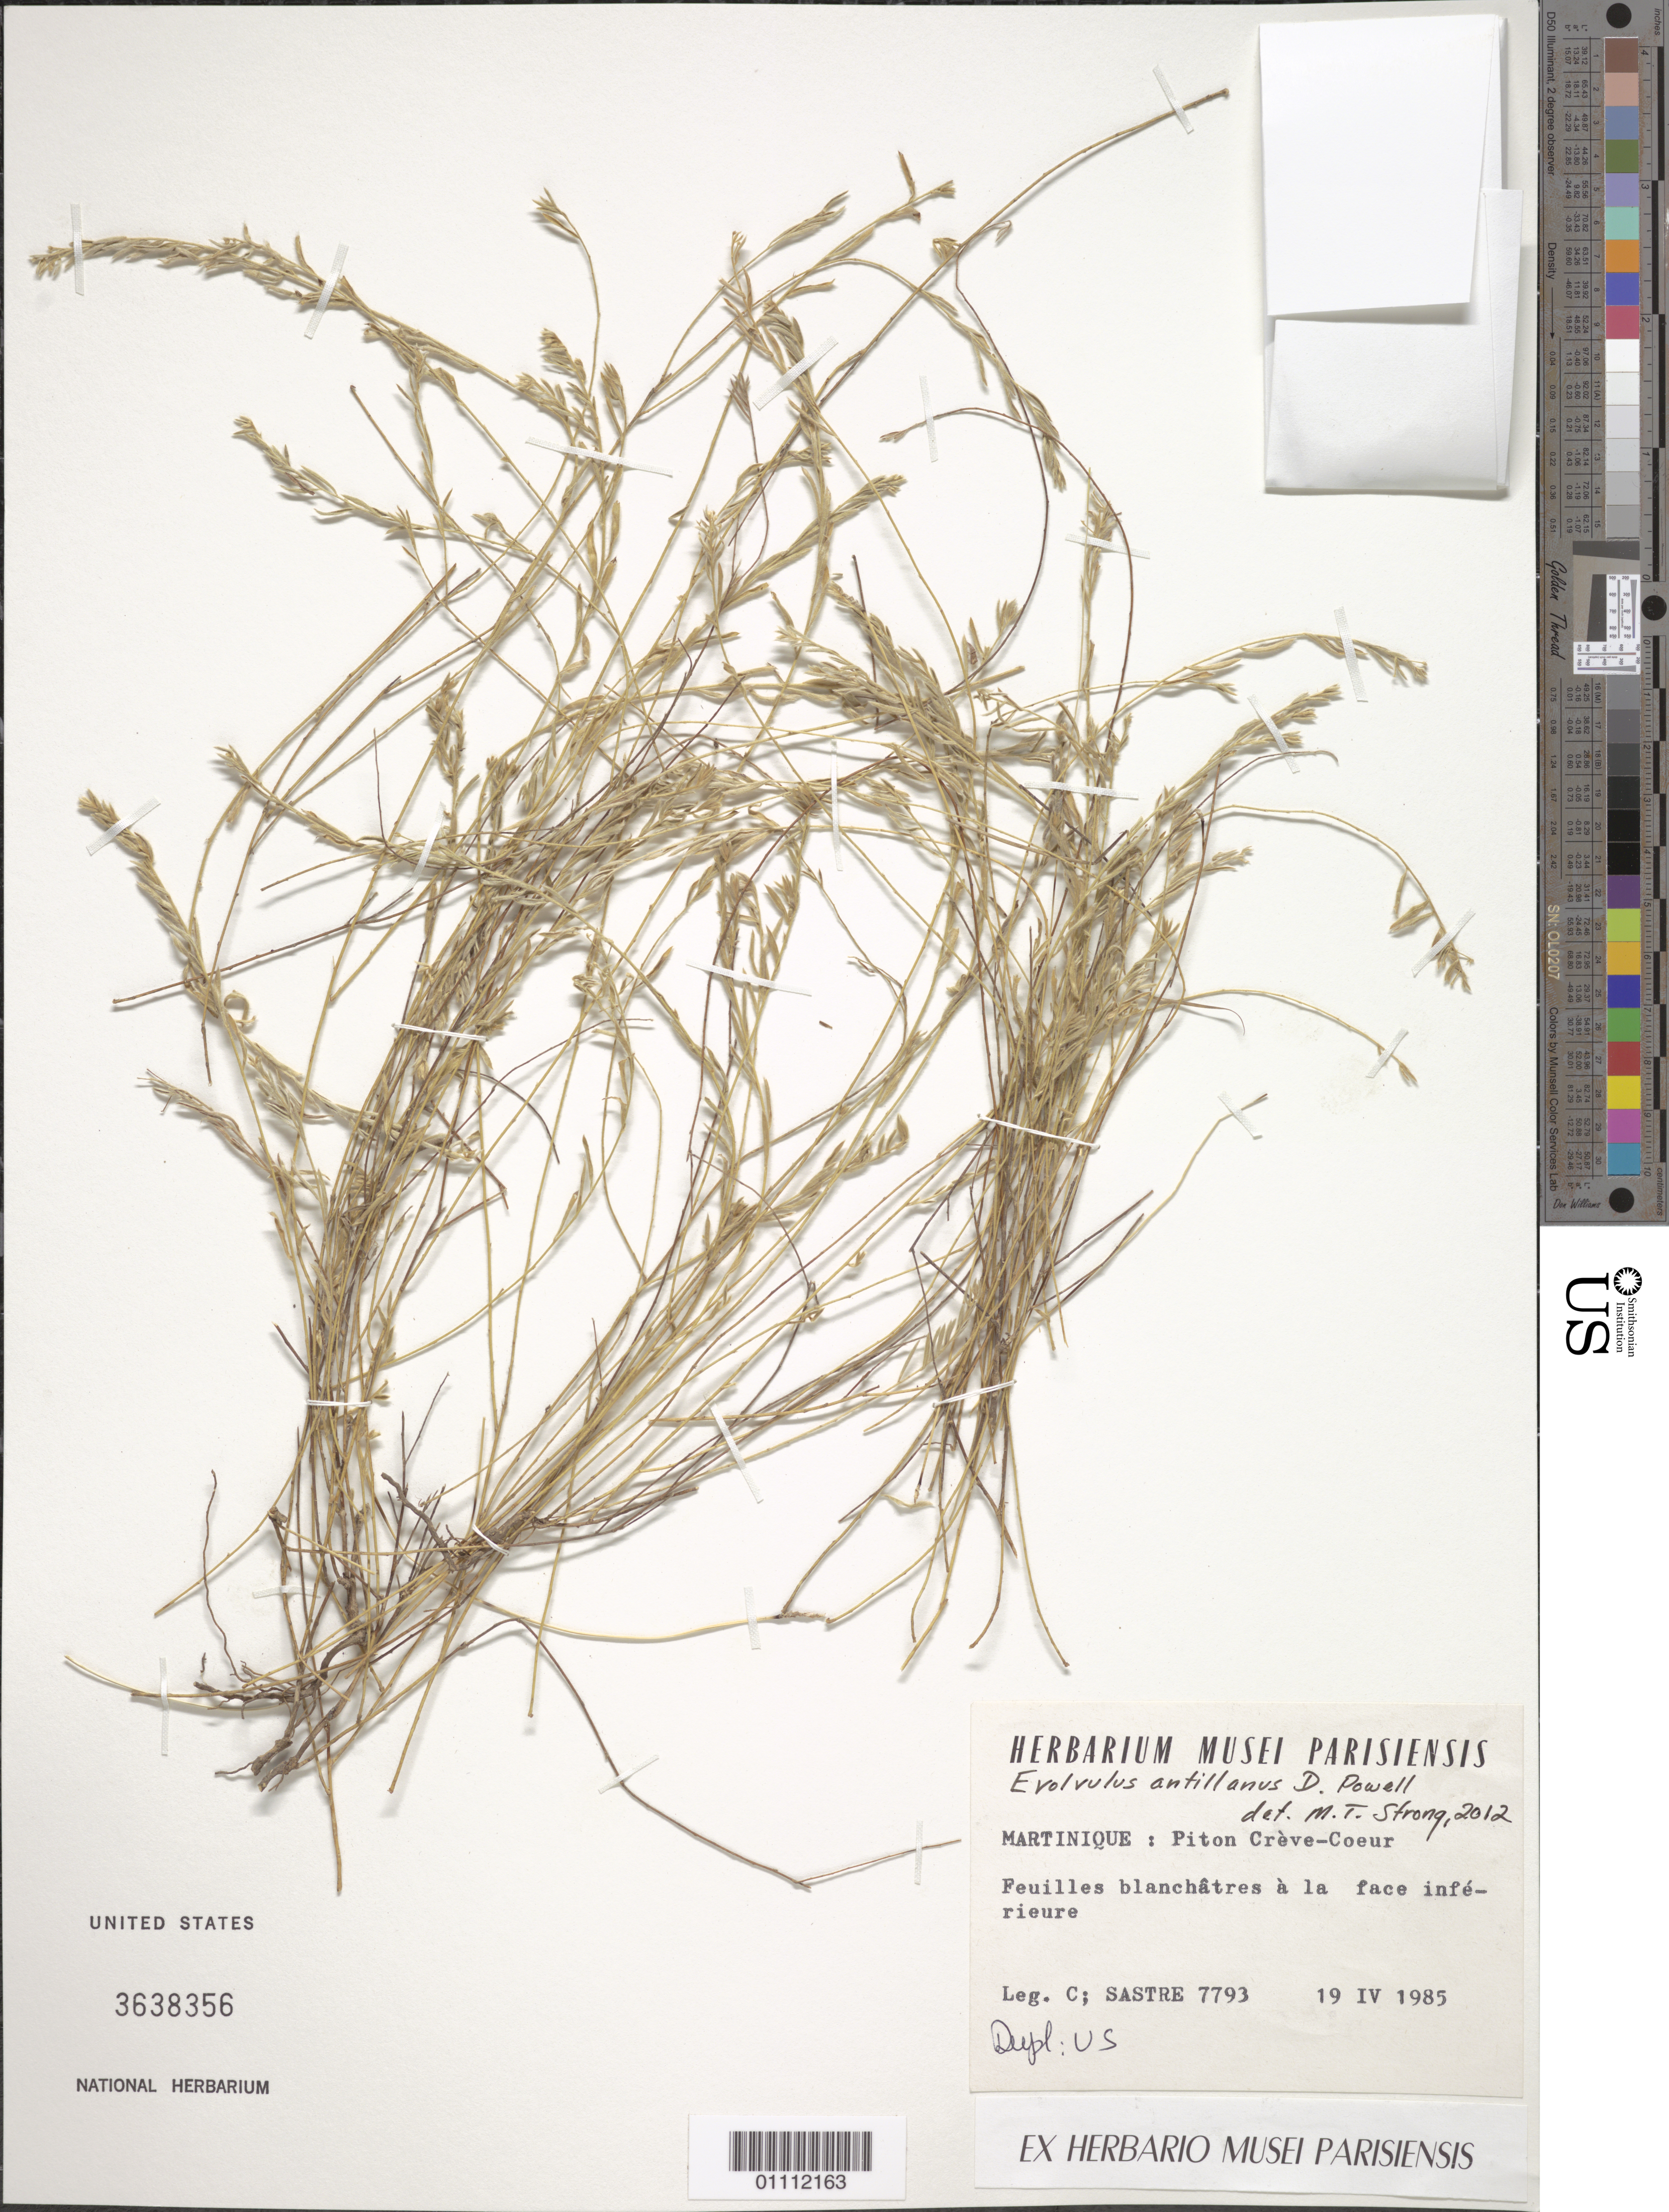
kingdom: Plantae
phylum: Tracheophyta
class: Magnoliopsida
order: Solanales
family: Convolvulaceae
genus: Evolvulus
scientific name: Evolvulus antillanus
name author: D.A. Powell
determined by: Strong, M. T., (US), Smithsonian Institution - National Museum of Natural History (UNITED STATES)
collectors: C. H. L. Sastre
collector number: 7793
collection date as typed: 19 Apr 1985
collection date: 1985-04-19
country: Martinique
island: Martinique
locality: Piton Crève-Coeur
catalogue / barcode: US 3638356